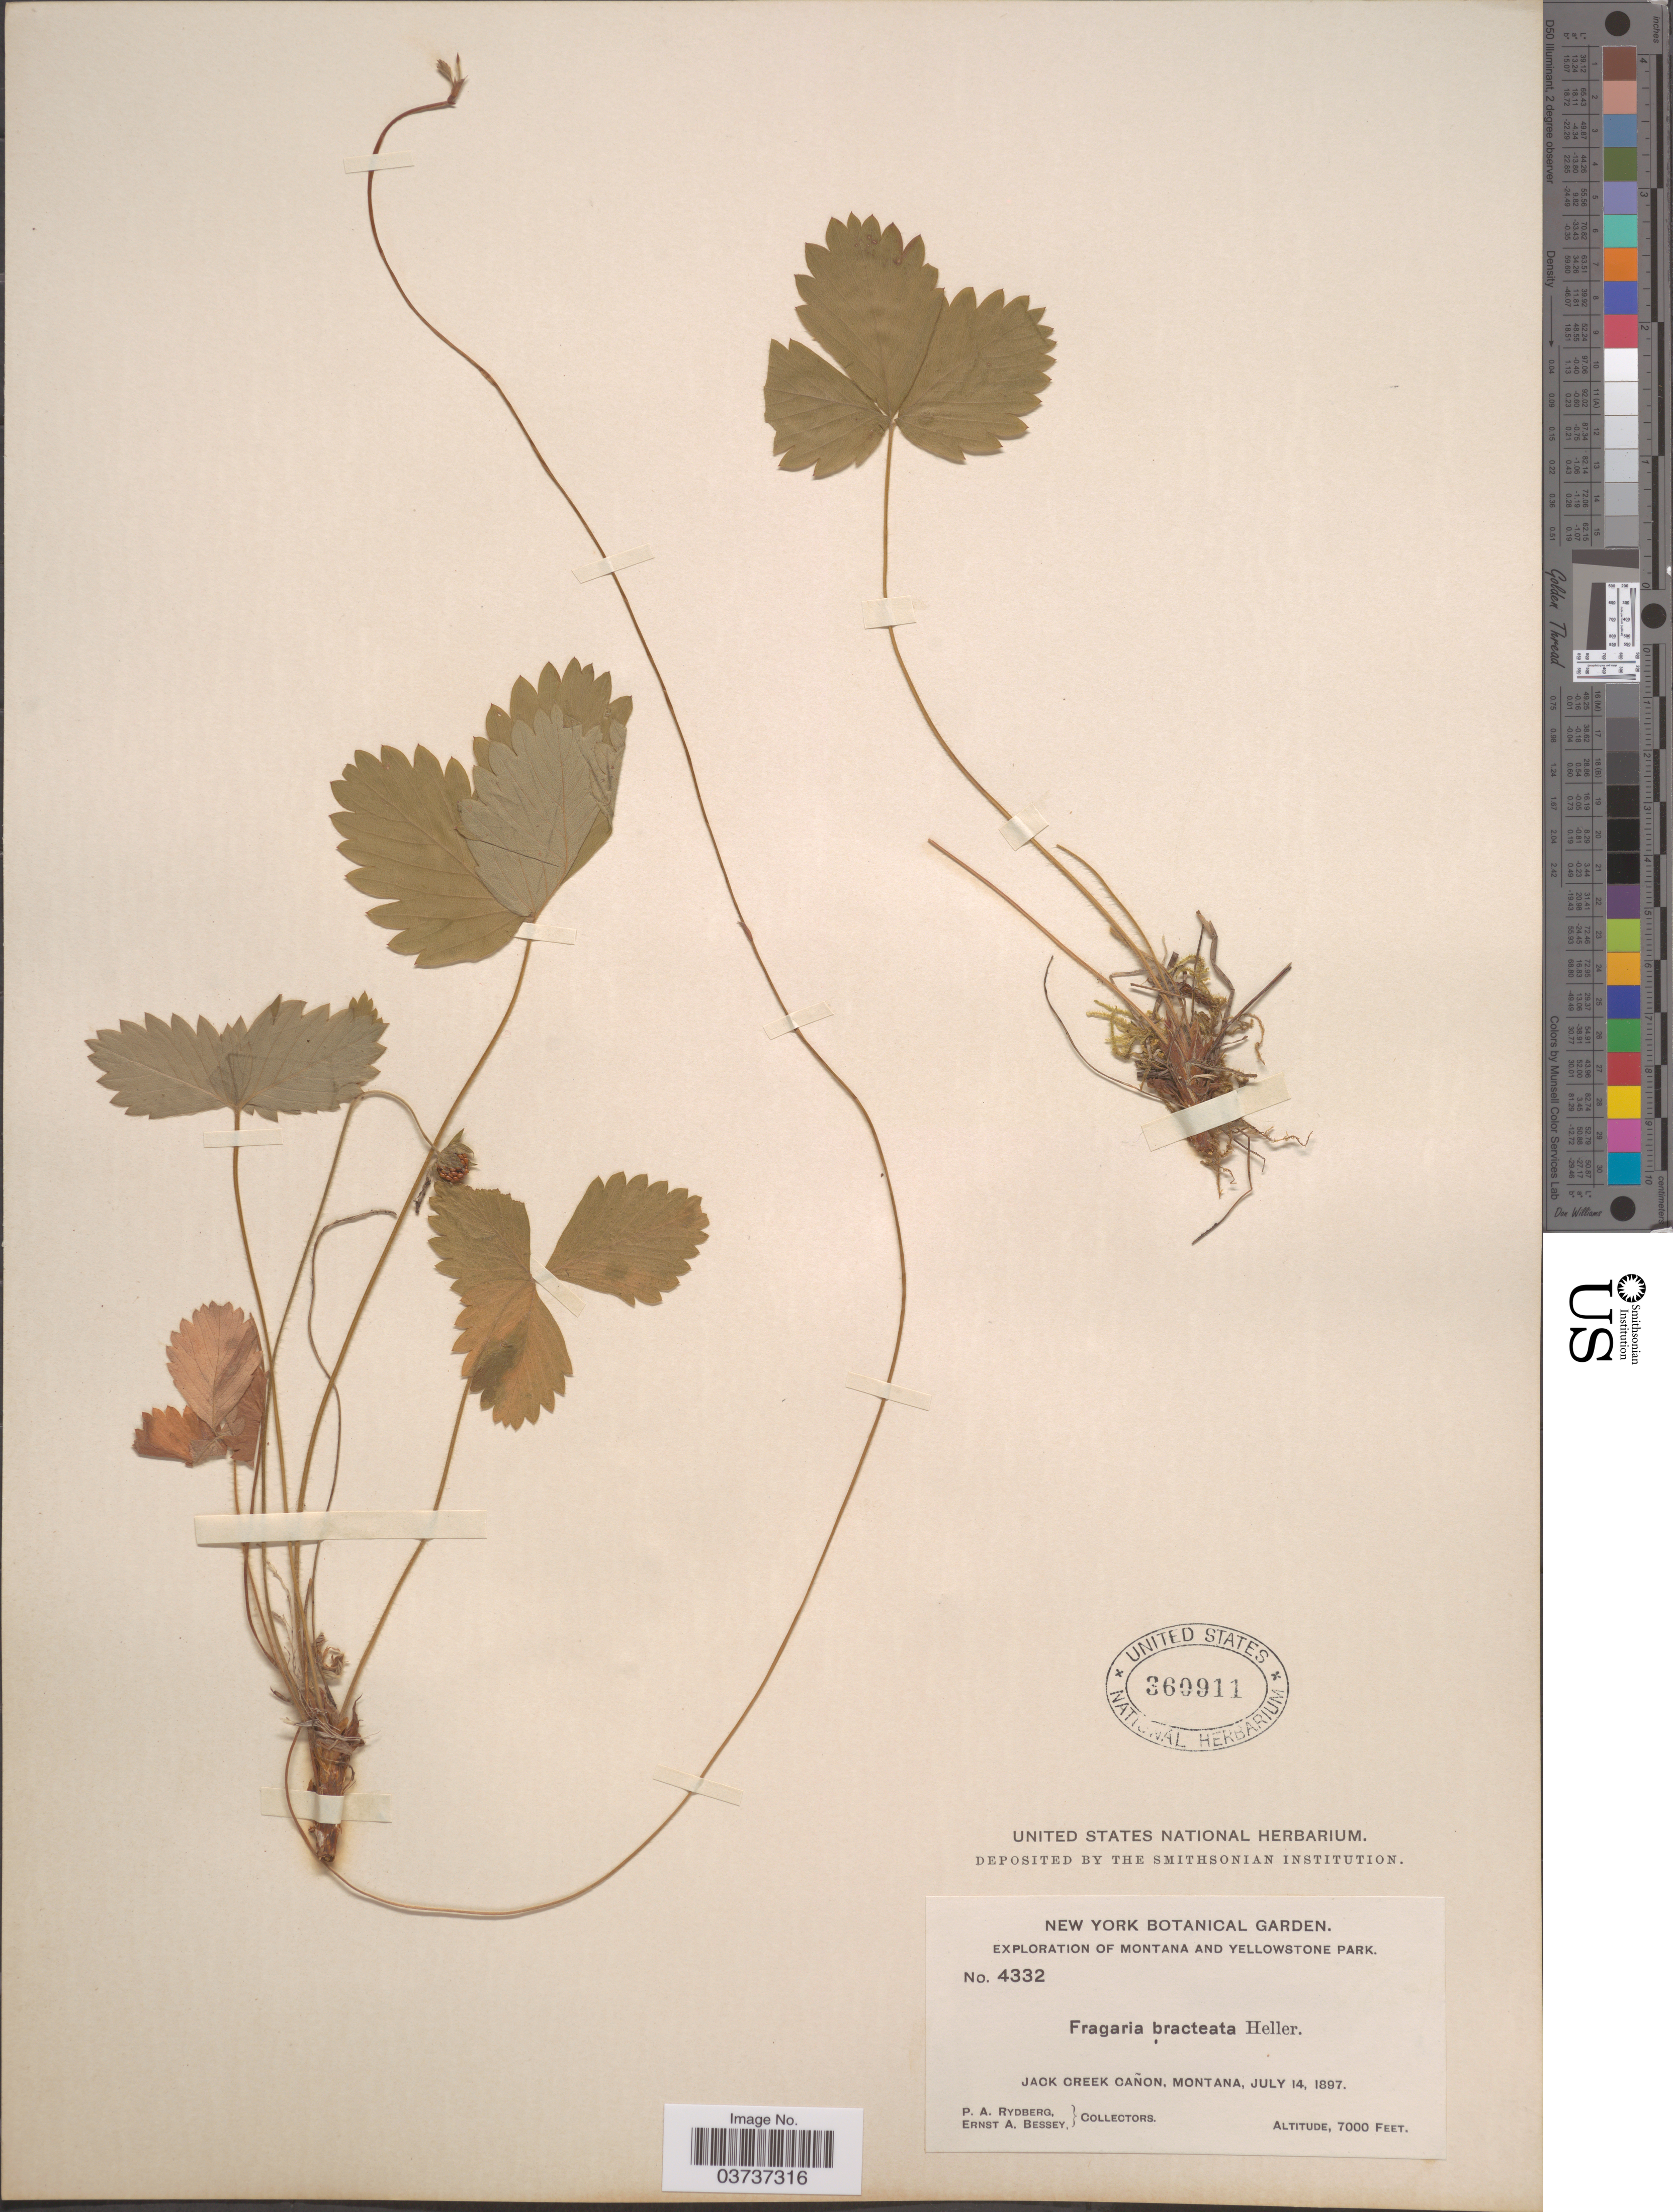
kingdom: Plantae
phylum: Tracheophyta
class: Magnoliopsida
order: Rosales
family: Rosaceae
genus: Fragaria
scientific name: Fragaria vesca subsp. bracteata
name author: L.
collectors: P. A. Rydberg & E. A. Bessey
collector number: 4332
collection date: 1897-07-14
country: United States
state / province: Montana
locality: Montana and Yellowstone Park. Jack Creek Cañon.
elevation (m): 2134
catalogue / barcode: US 360911